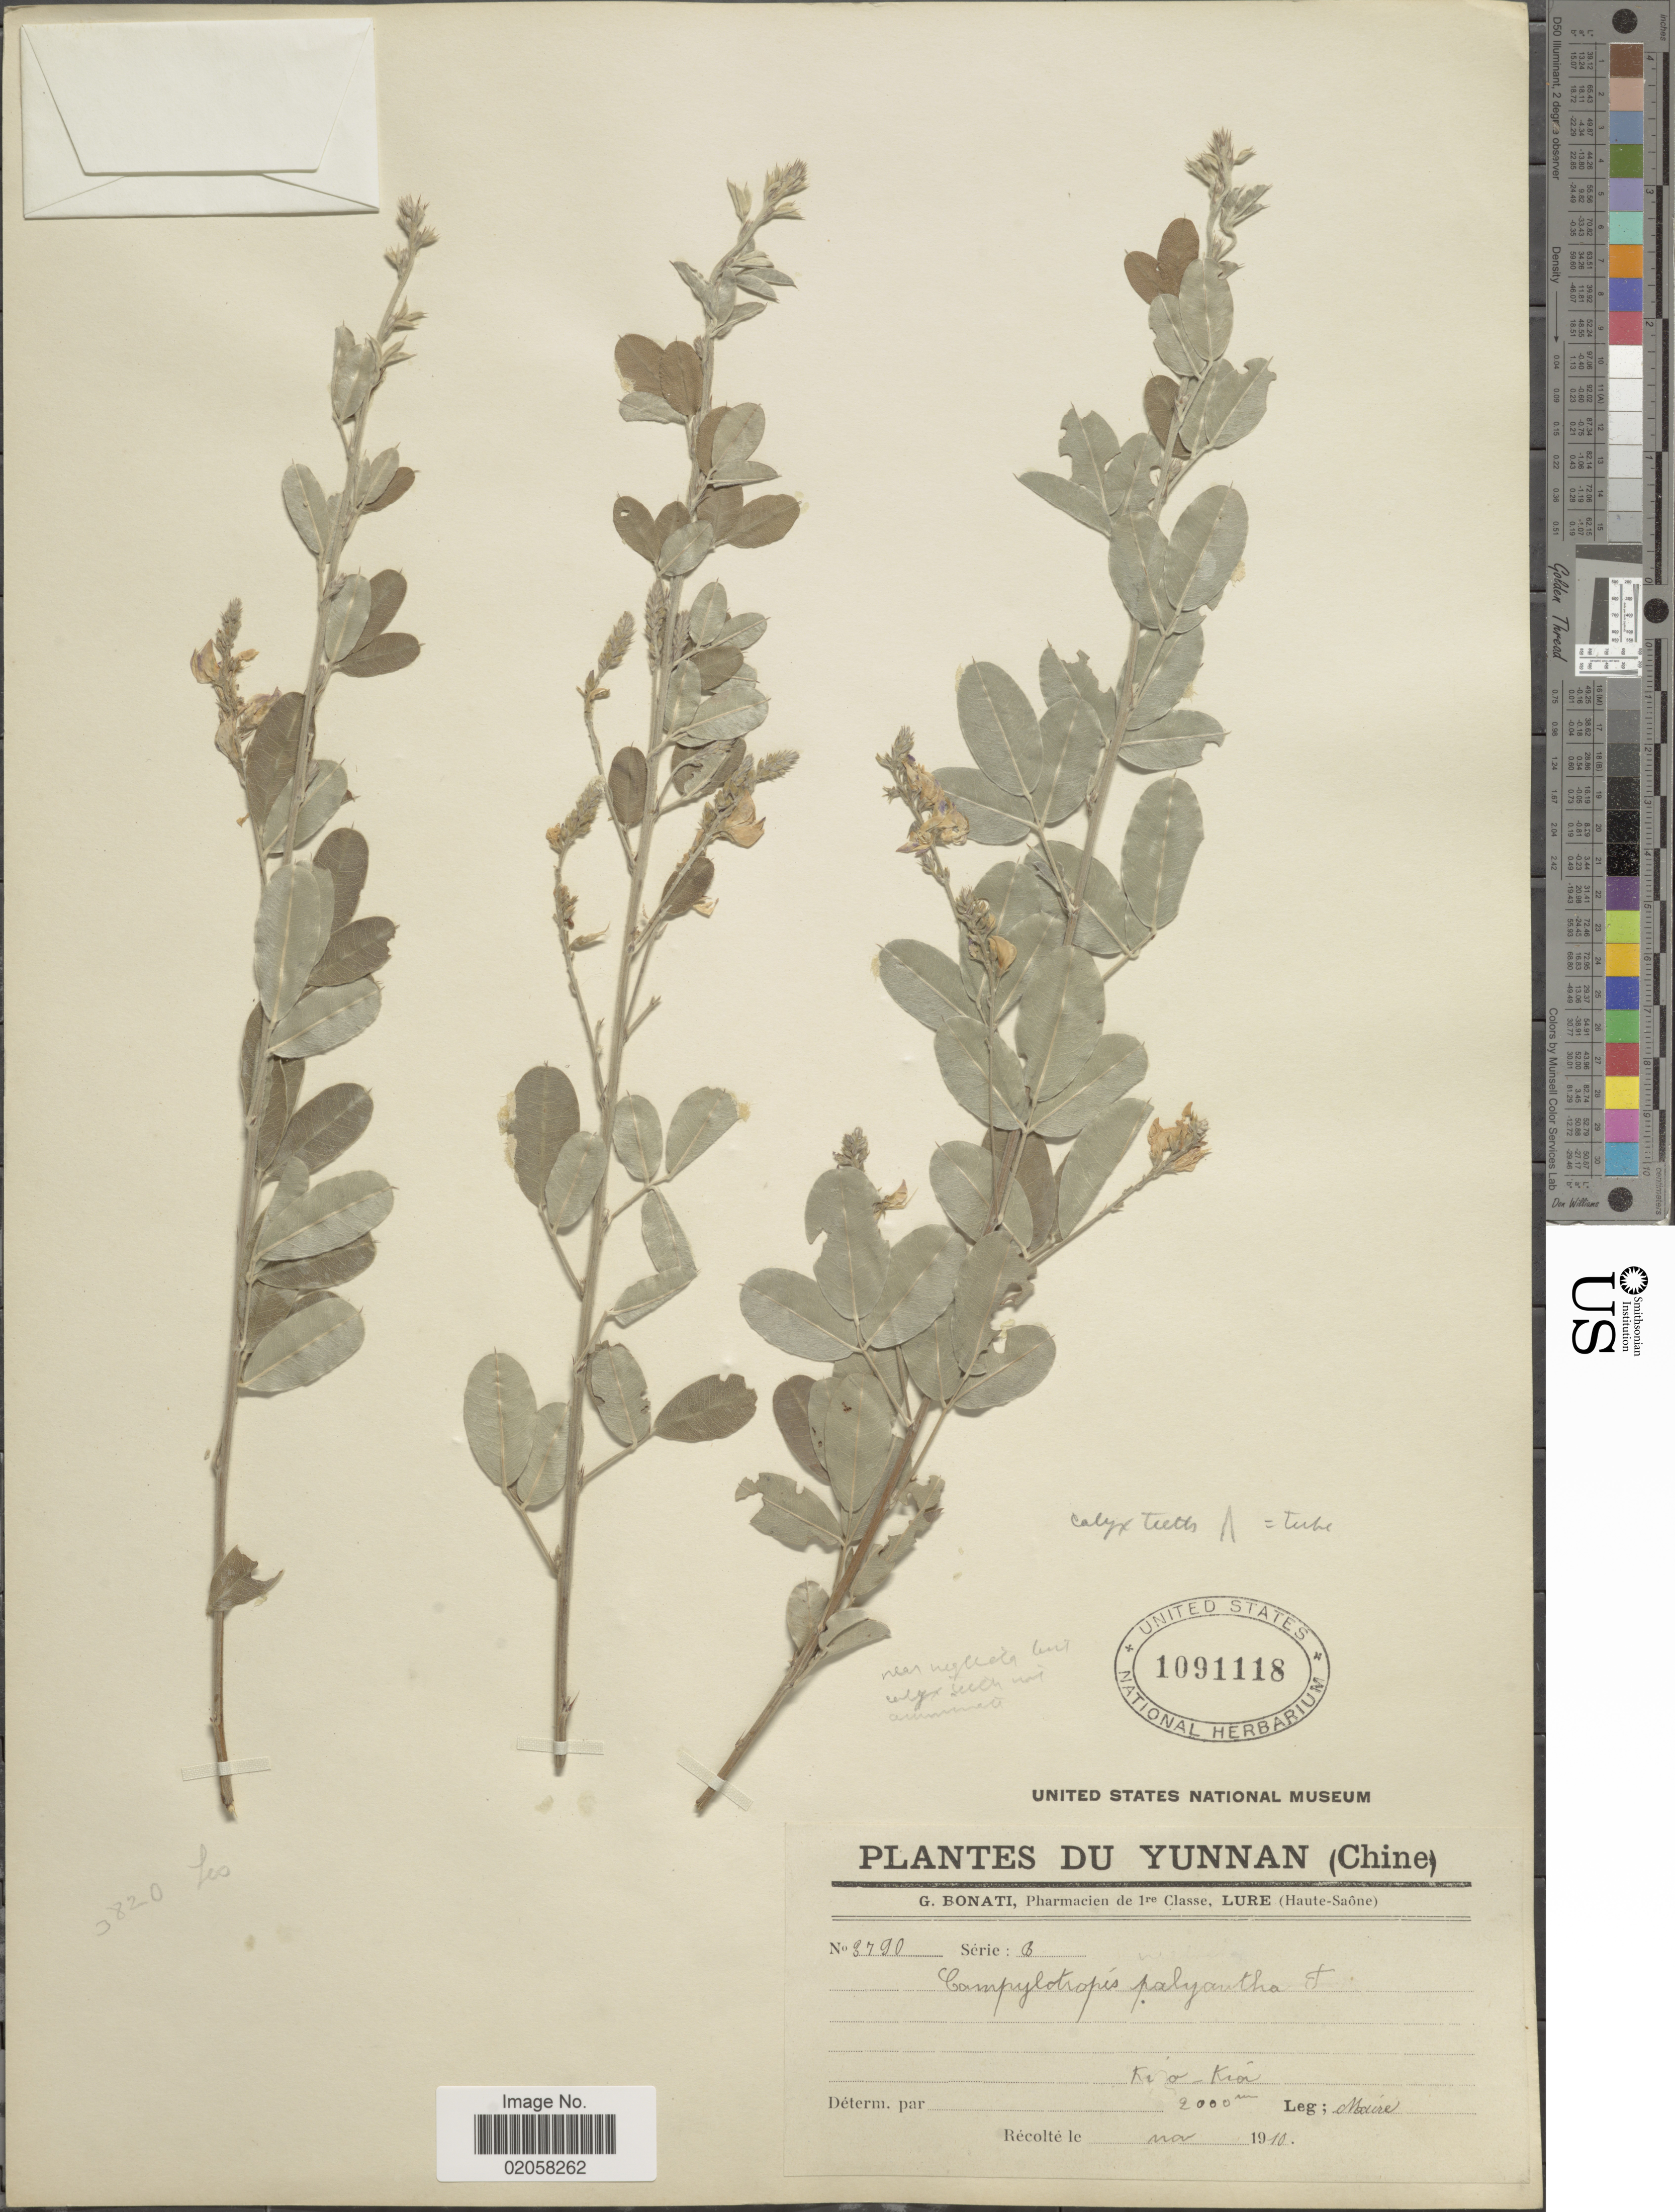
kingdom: Plantae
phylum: Tracheophyta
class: Magnoliopsida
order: Fabales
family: Fabaceae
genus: Campylotropis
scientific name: Campylotropis polyantha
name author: (Franch.) Schindl.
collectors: Maire, --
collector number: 3790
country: China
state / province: Yunnan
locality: Kio-Kio [interpreted]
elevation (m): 2000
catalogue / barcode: US 1091118